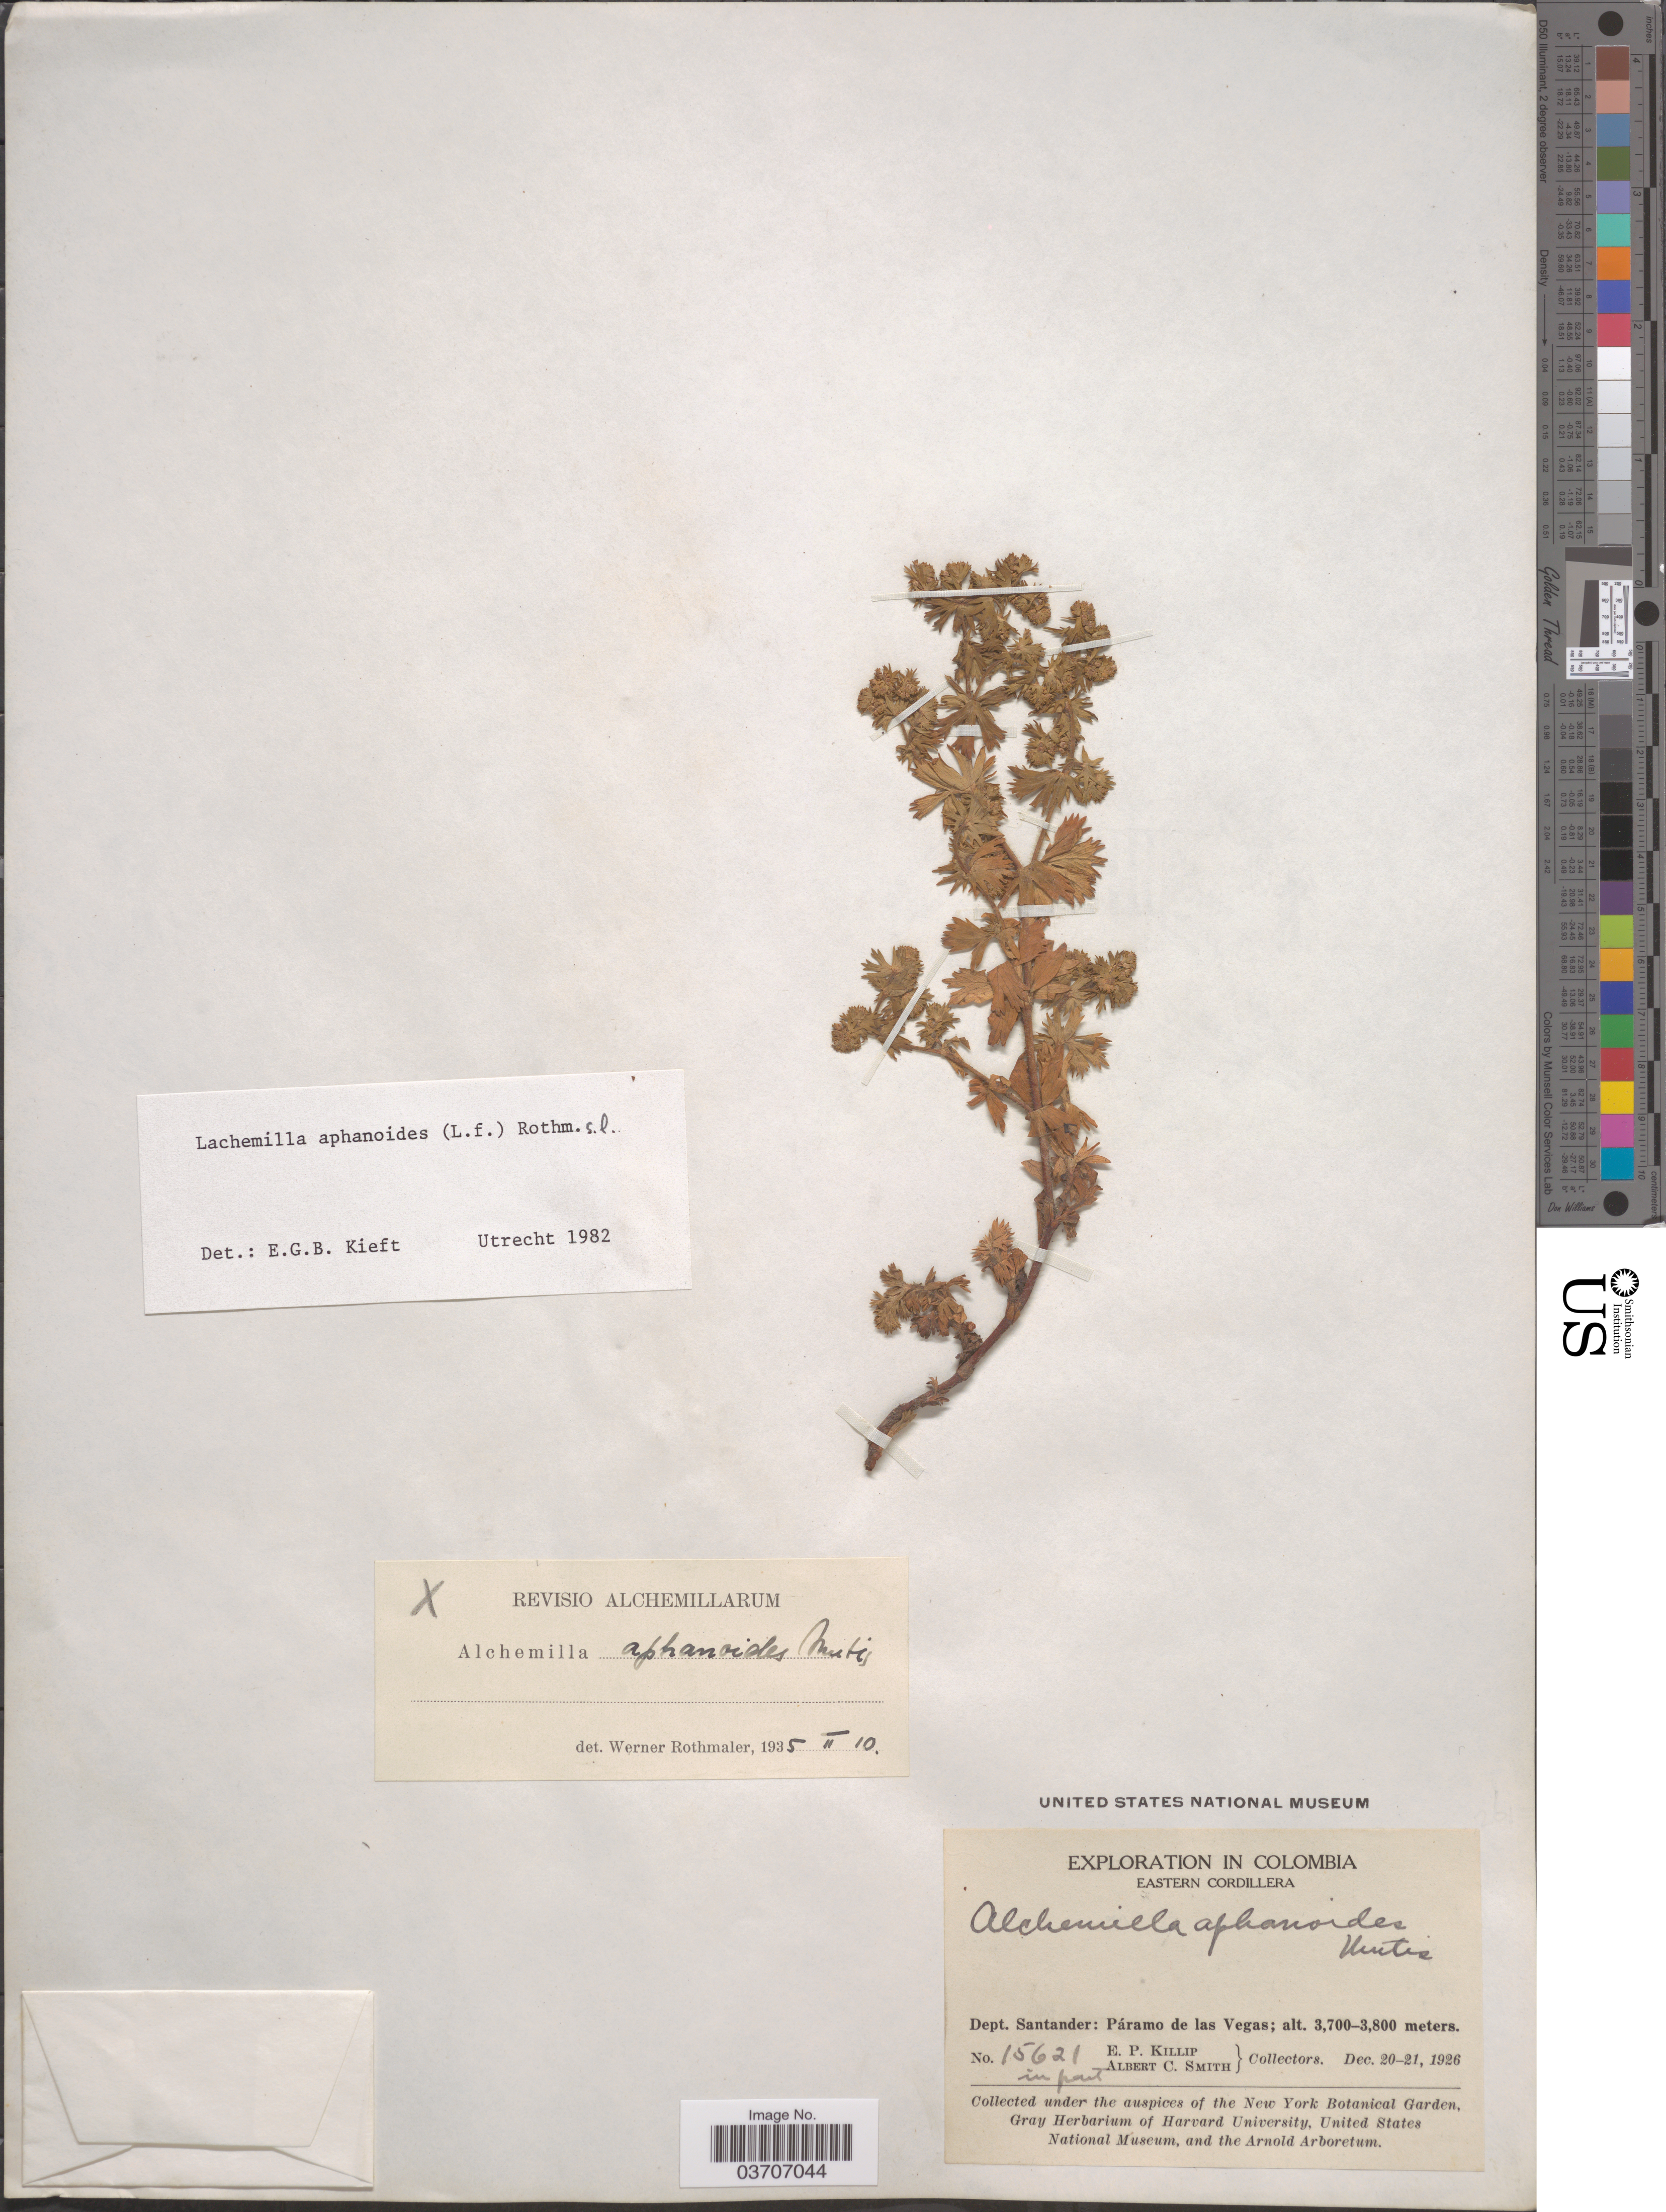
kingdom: Plantae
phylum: Tracheophyta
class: Magnoliopsida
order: Rosales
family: Rosaceae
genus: Lachemilla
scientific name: Lachemilla aphanoides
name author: (Mutis ex L. f.) Rothm.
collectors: E. P. Killip & A. C. Smith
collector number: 15621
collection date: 1926-12-20/1926-12-21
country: Colombia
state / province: Santander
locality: Eastern Cordillera. Dept. Santander: Páramo de las Vegas.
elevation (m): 3700